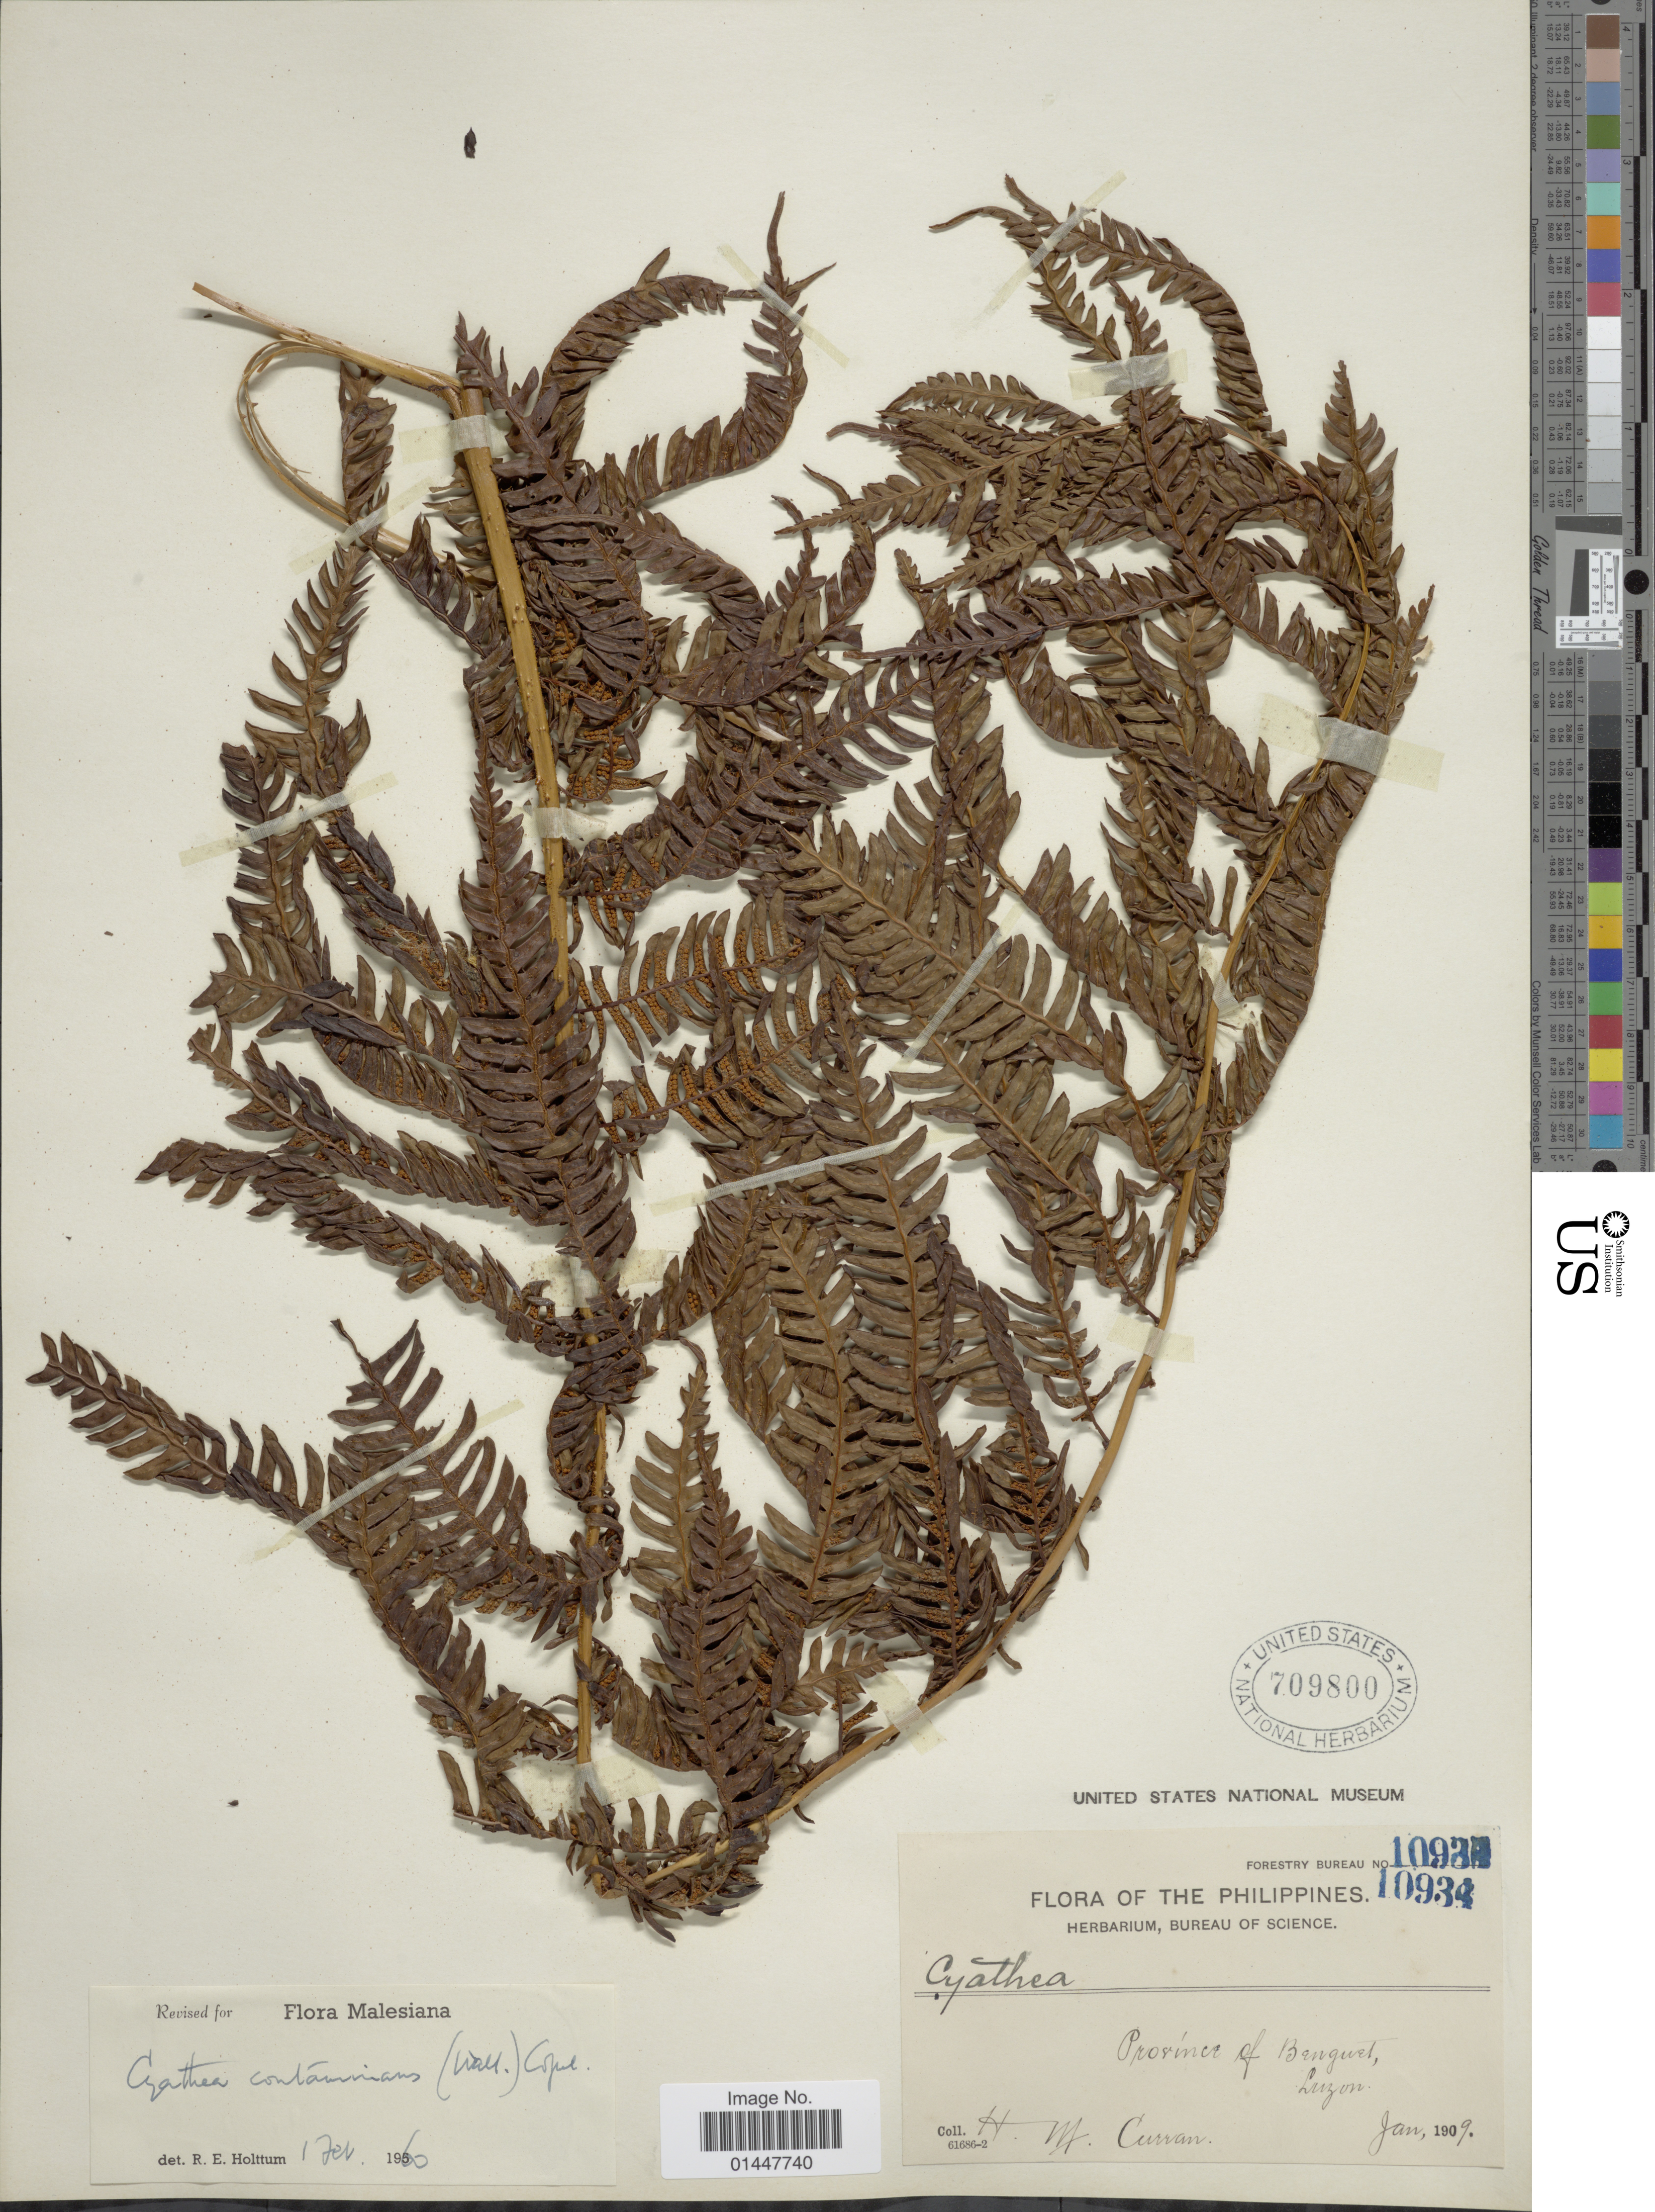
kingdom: Plantae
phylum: Tracheophyta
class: Polypodiopsida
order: Cyatheales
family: Cyatheaceae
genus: Sphaeropteris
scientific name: Sphaeropteris glauca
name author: (Blume) R.M. Tryon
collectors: H. M. Curran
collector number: Forestry Bureau 10934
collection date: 1909-01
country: Philippines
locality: Province of Benguet, Luzon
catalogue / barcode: US 709800